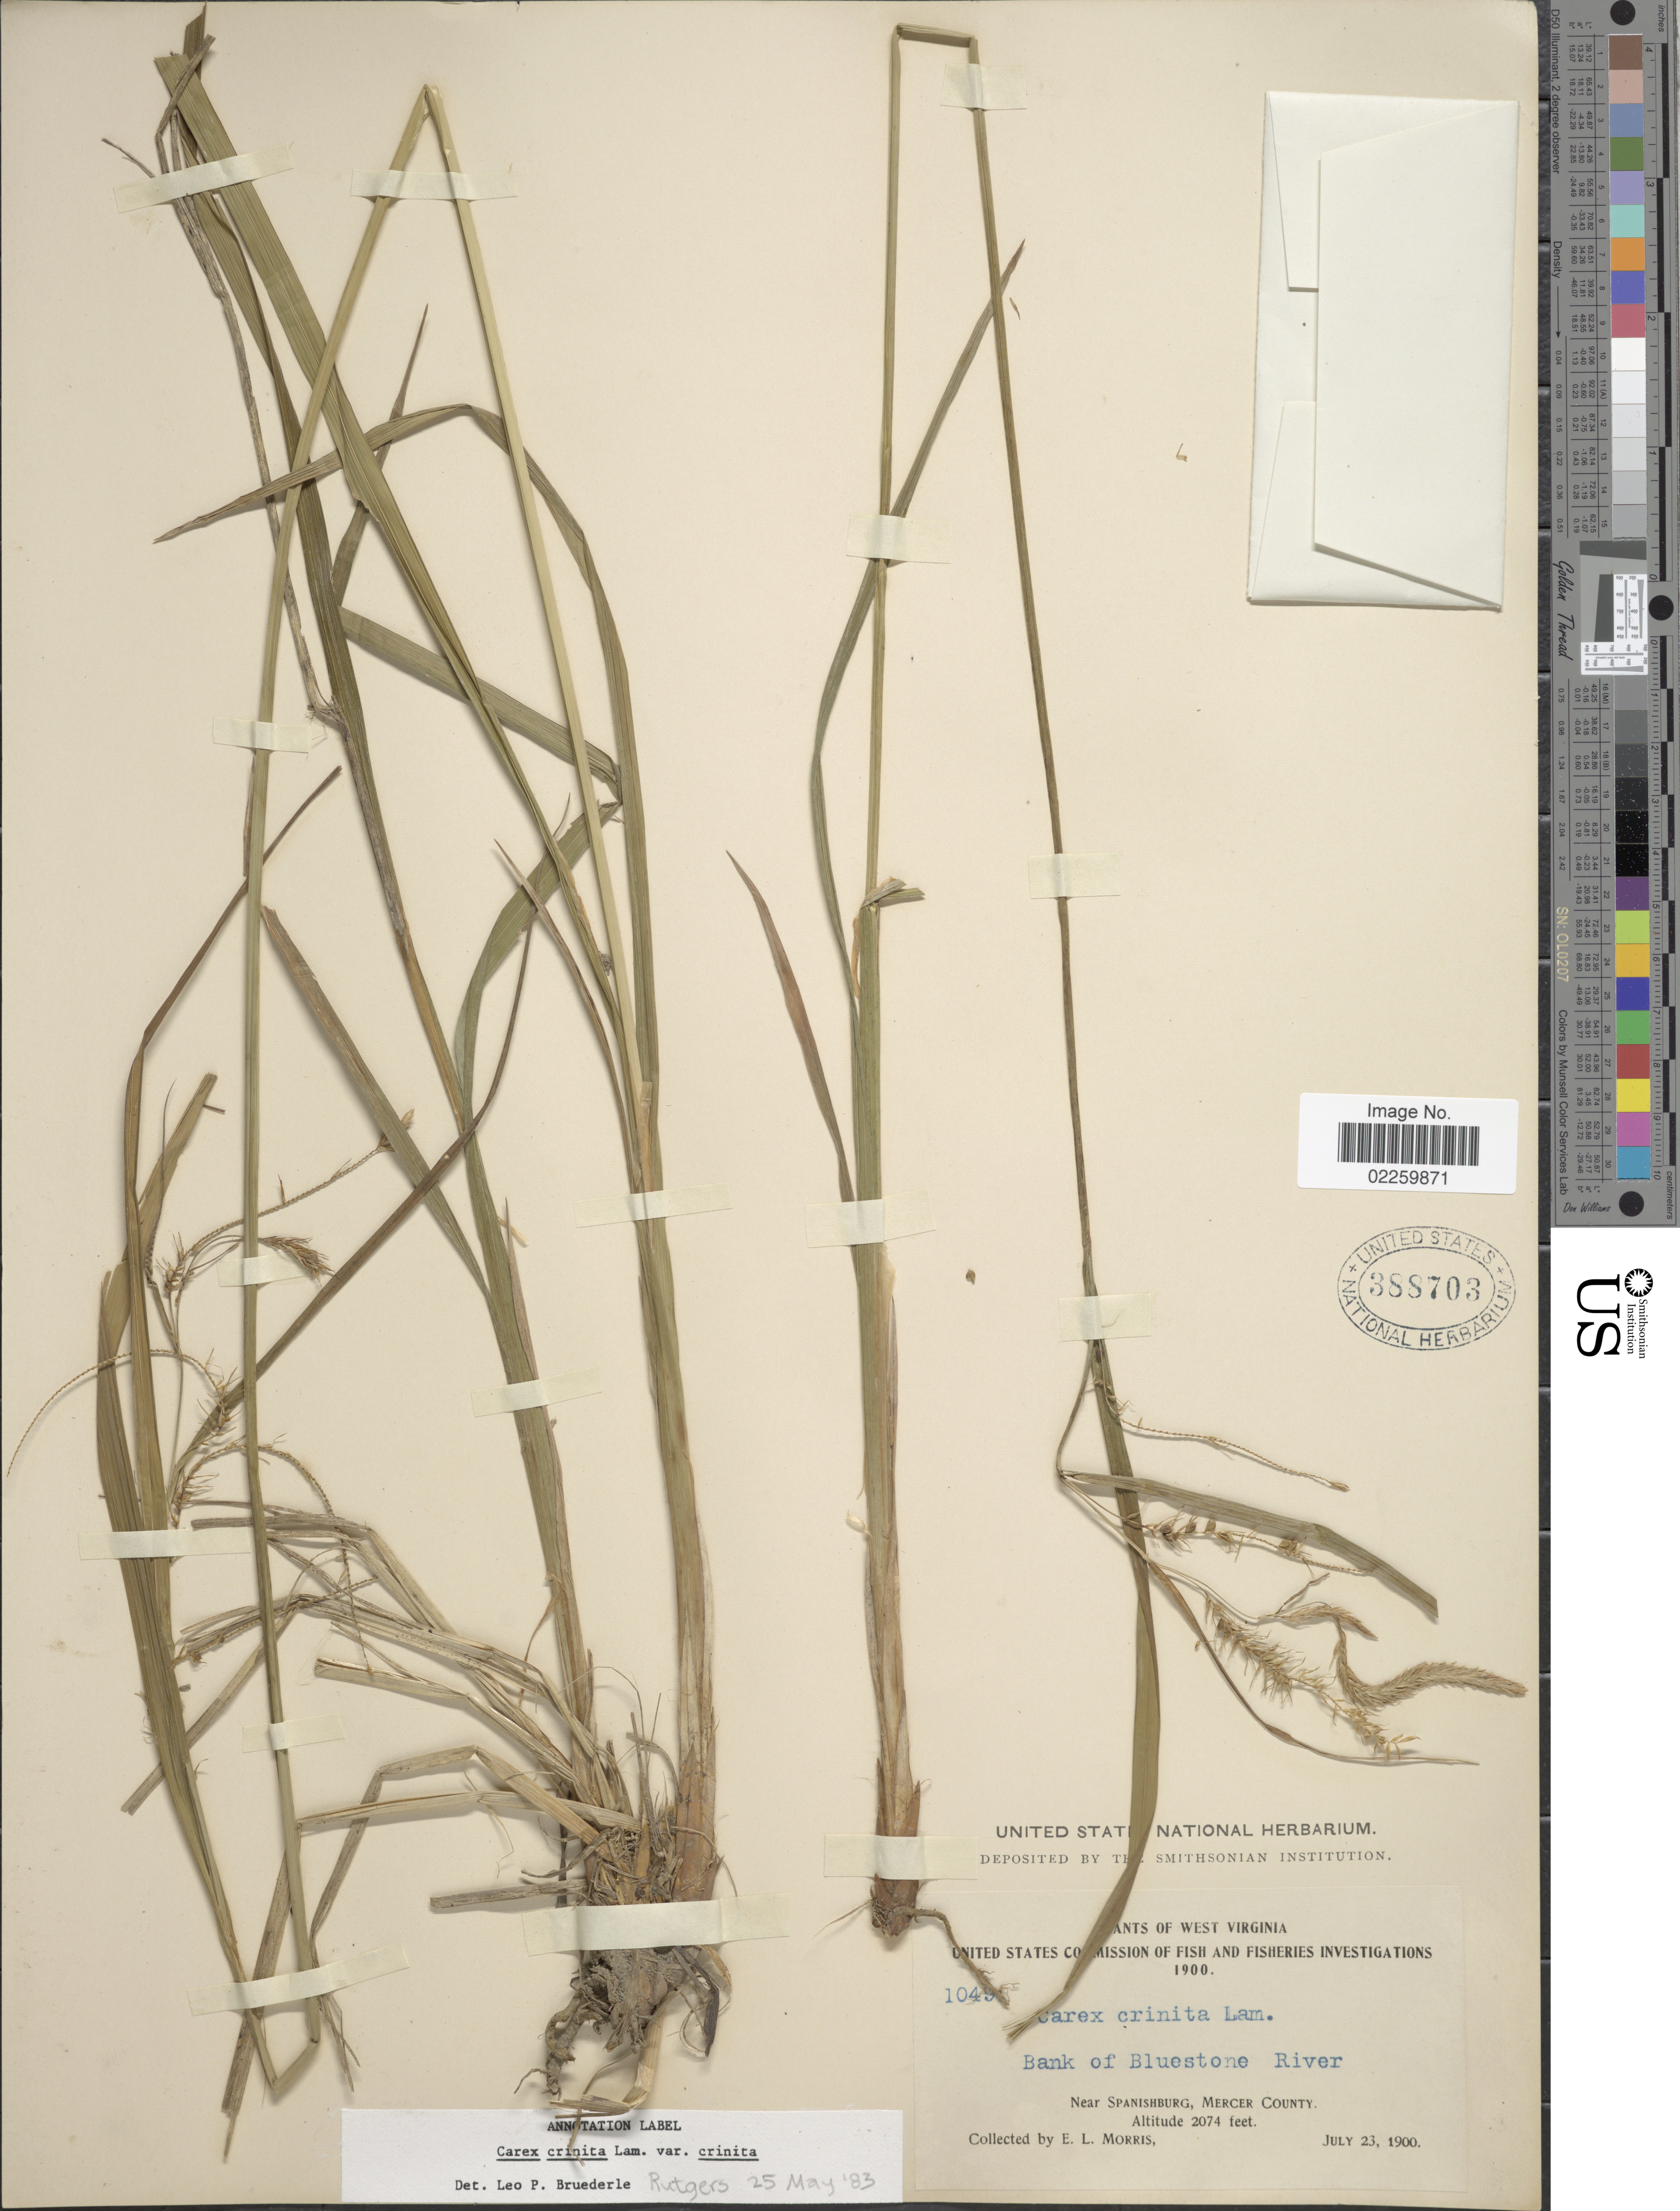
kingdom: Plantae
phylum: Tracheophyta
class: Liliopsida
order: Poales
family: Cyperaceae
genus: Carex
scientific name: Carex crinita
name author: Lam.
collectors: E. Morris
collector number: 1049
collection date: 1900-07-23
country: United States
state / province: West Virginia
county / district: Mercer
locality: Bank of Bluestone River, Near Spanishburg,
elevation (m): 632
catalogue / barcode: US 388703